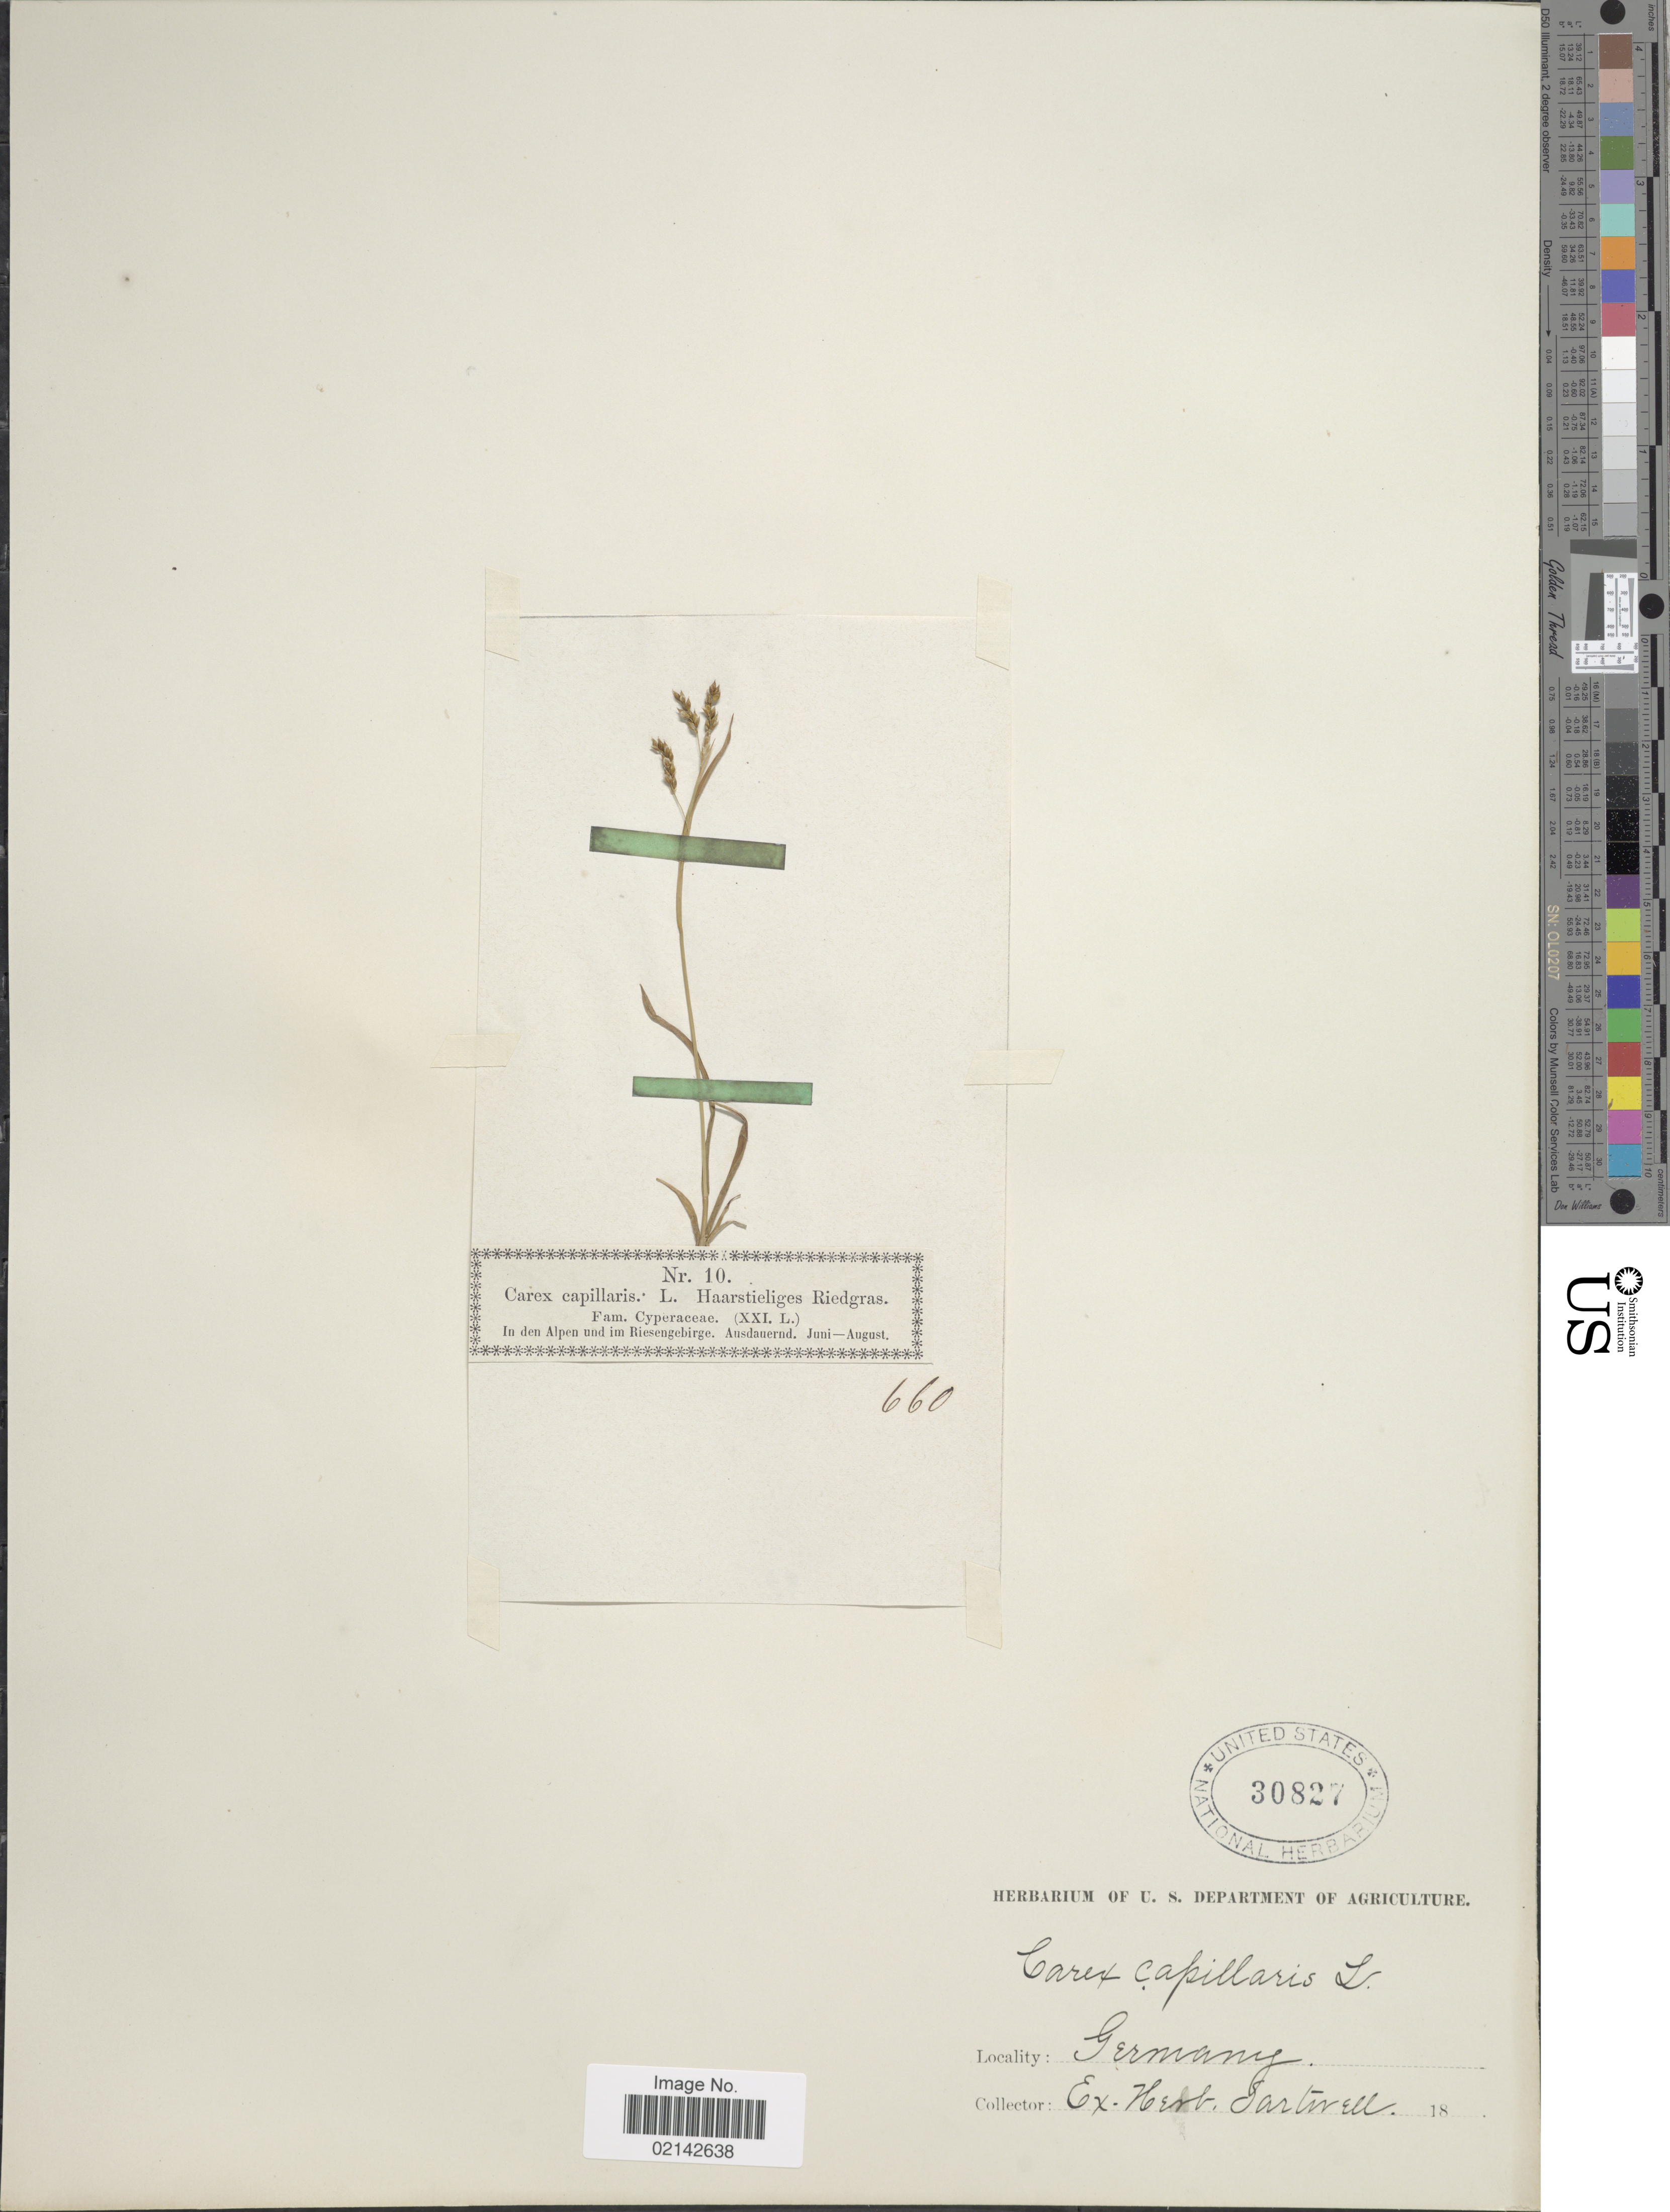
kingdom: Plantae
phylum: Tracheophyta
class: Liliopsida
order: Poales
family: Cyperaceae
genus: Carex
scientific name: Carex capillaris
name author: L.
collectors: ex herb. Sartwell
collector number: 10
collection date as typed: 18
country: Germany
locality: In den Alpen und im Riesengebirge, Ausdauernd.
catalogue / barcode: US 30827